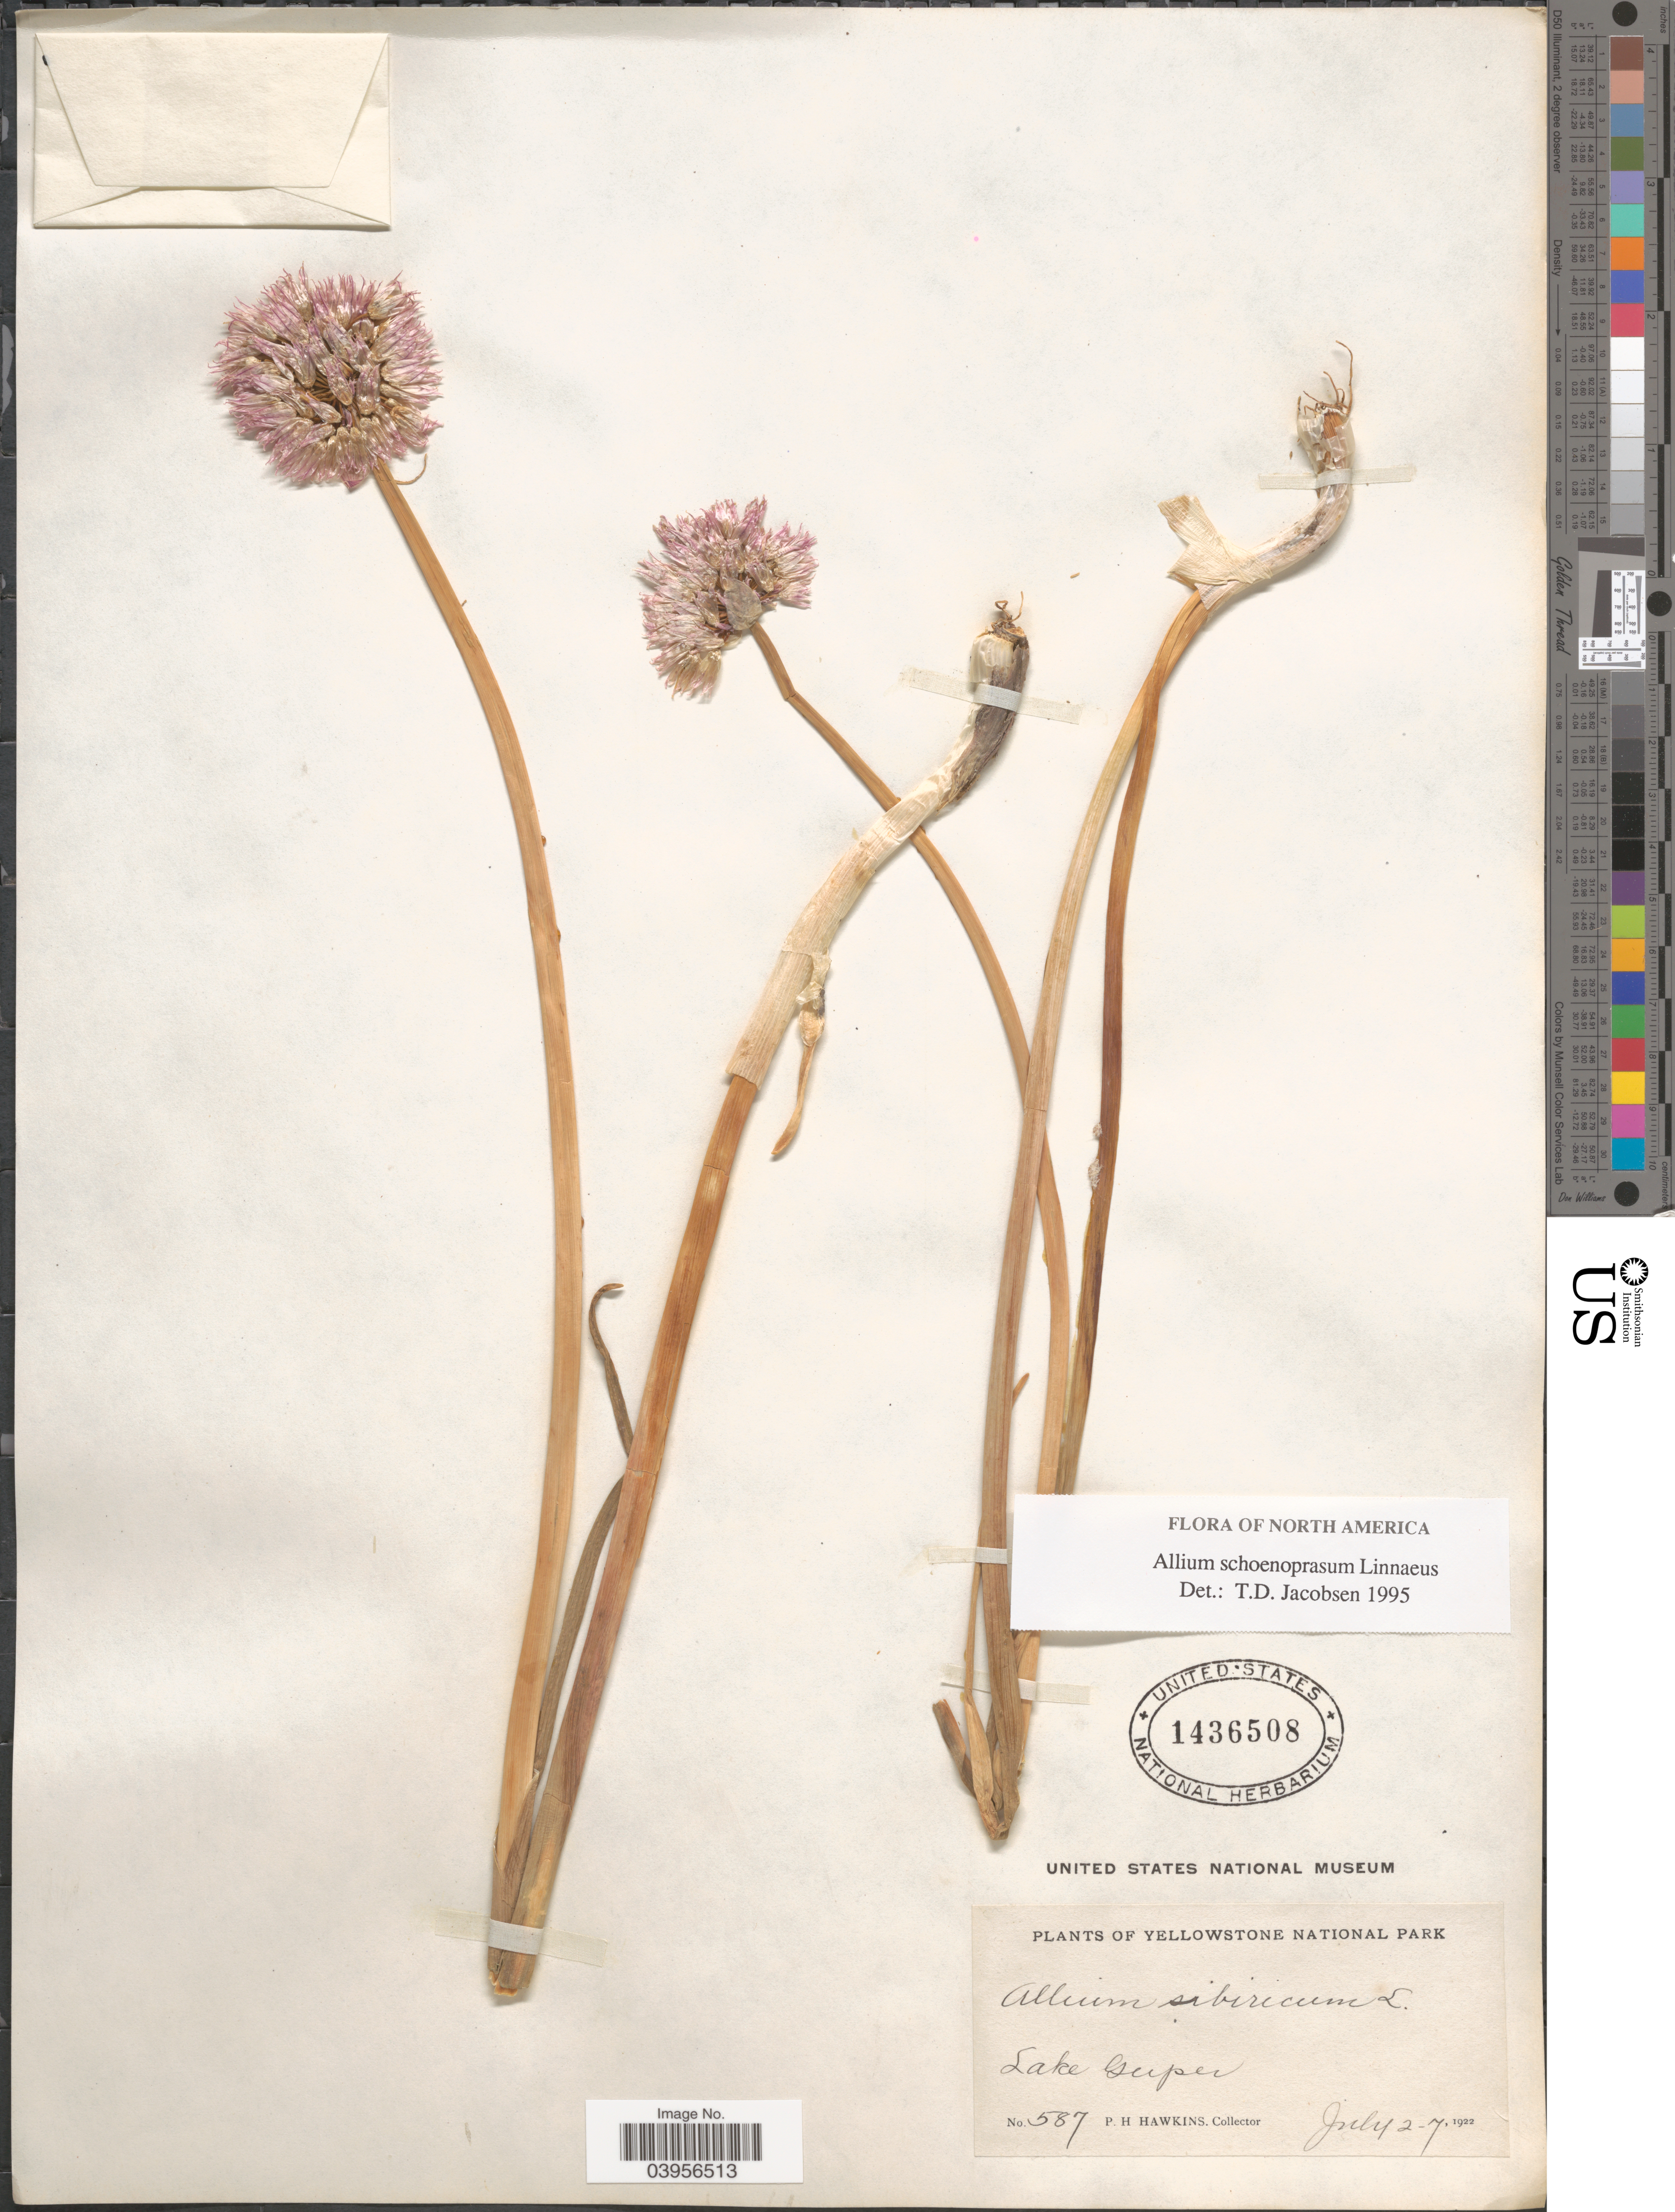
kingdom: Plantae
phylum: Tracheophyta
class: Liliopsida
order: Asparagales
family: Amaryllidaceae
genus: Allium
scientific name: Allium schoenoprasum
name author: L.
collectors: P. Hawkins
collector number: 587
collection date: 1922-07-02/1922-07-07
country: United States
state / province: Wyoming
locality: Yellowstone National Park. Lake Geyser.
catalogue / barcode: US 1436508